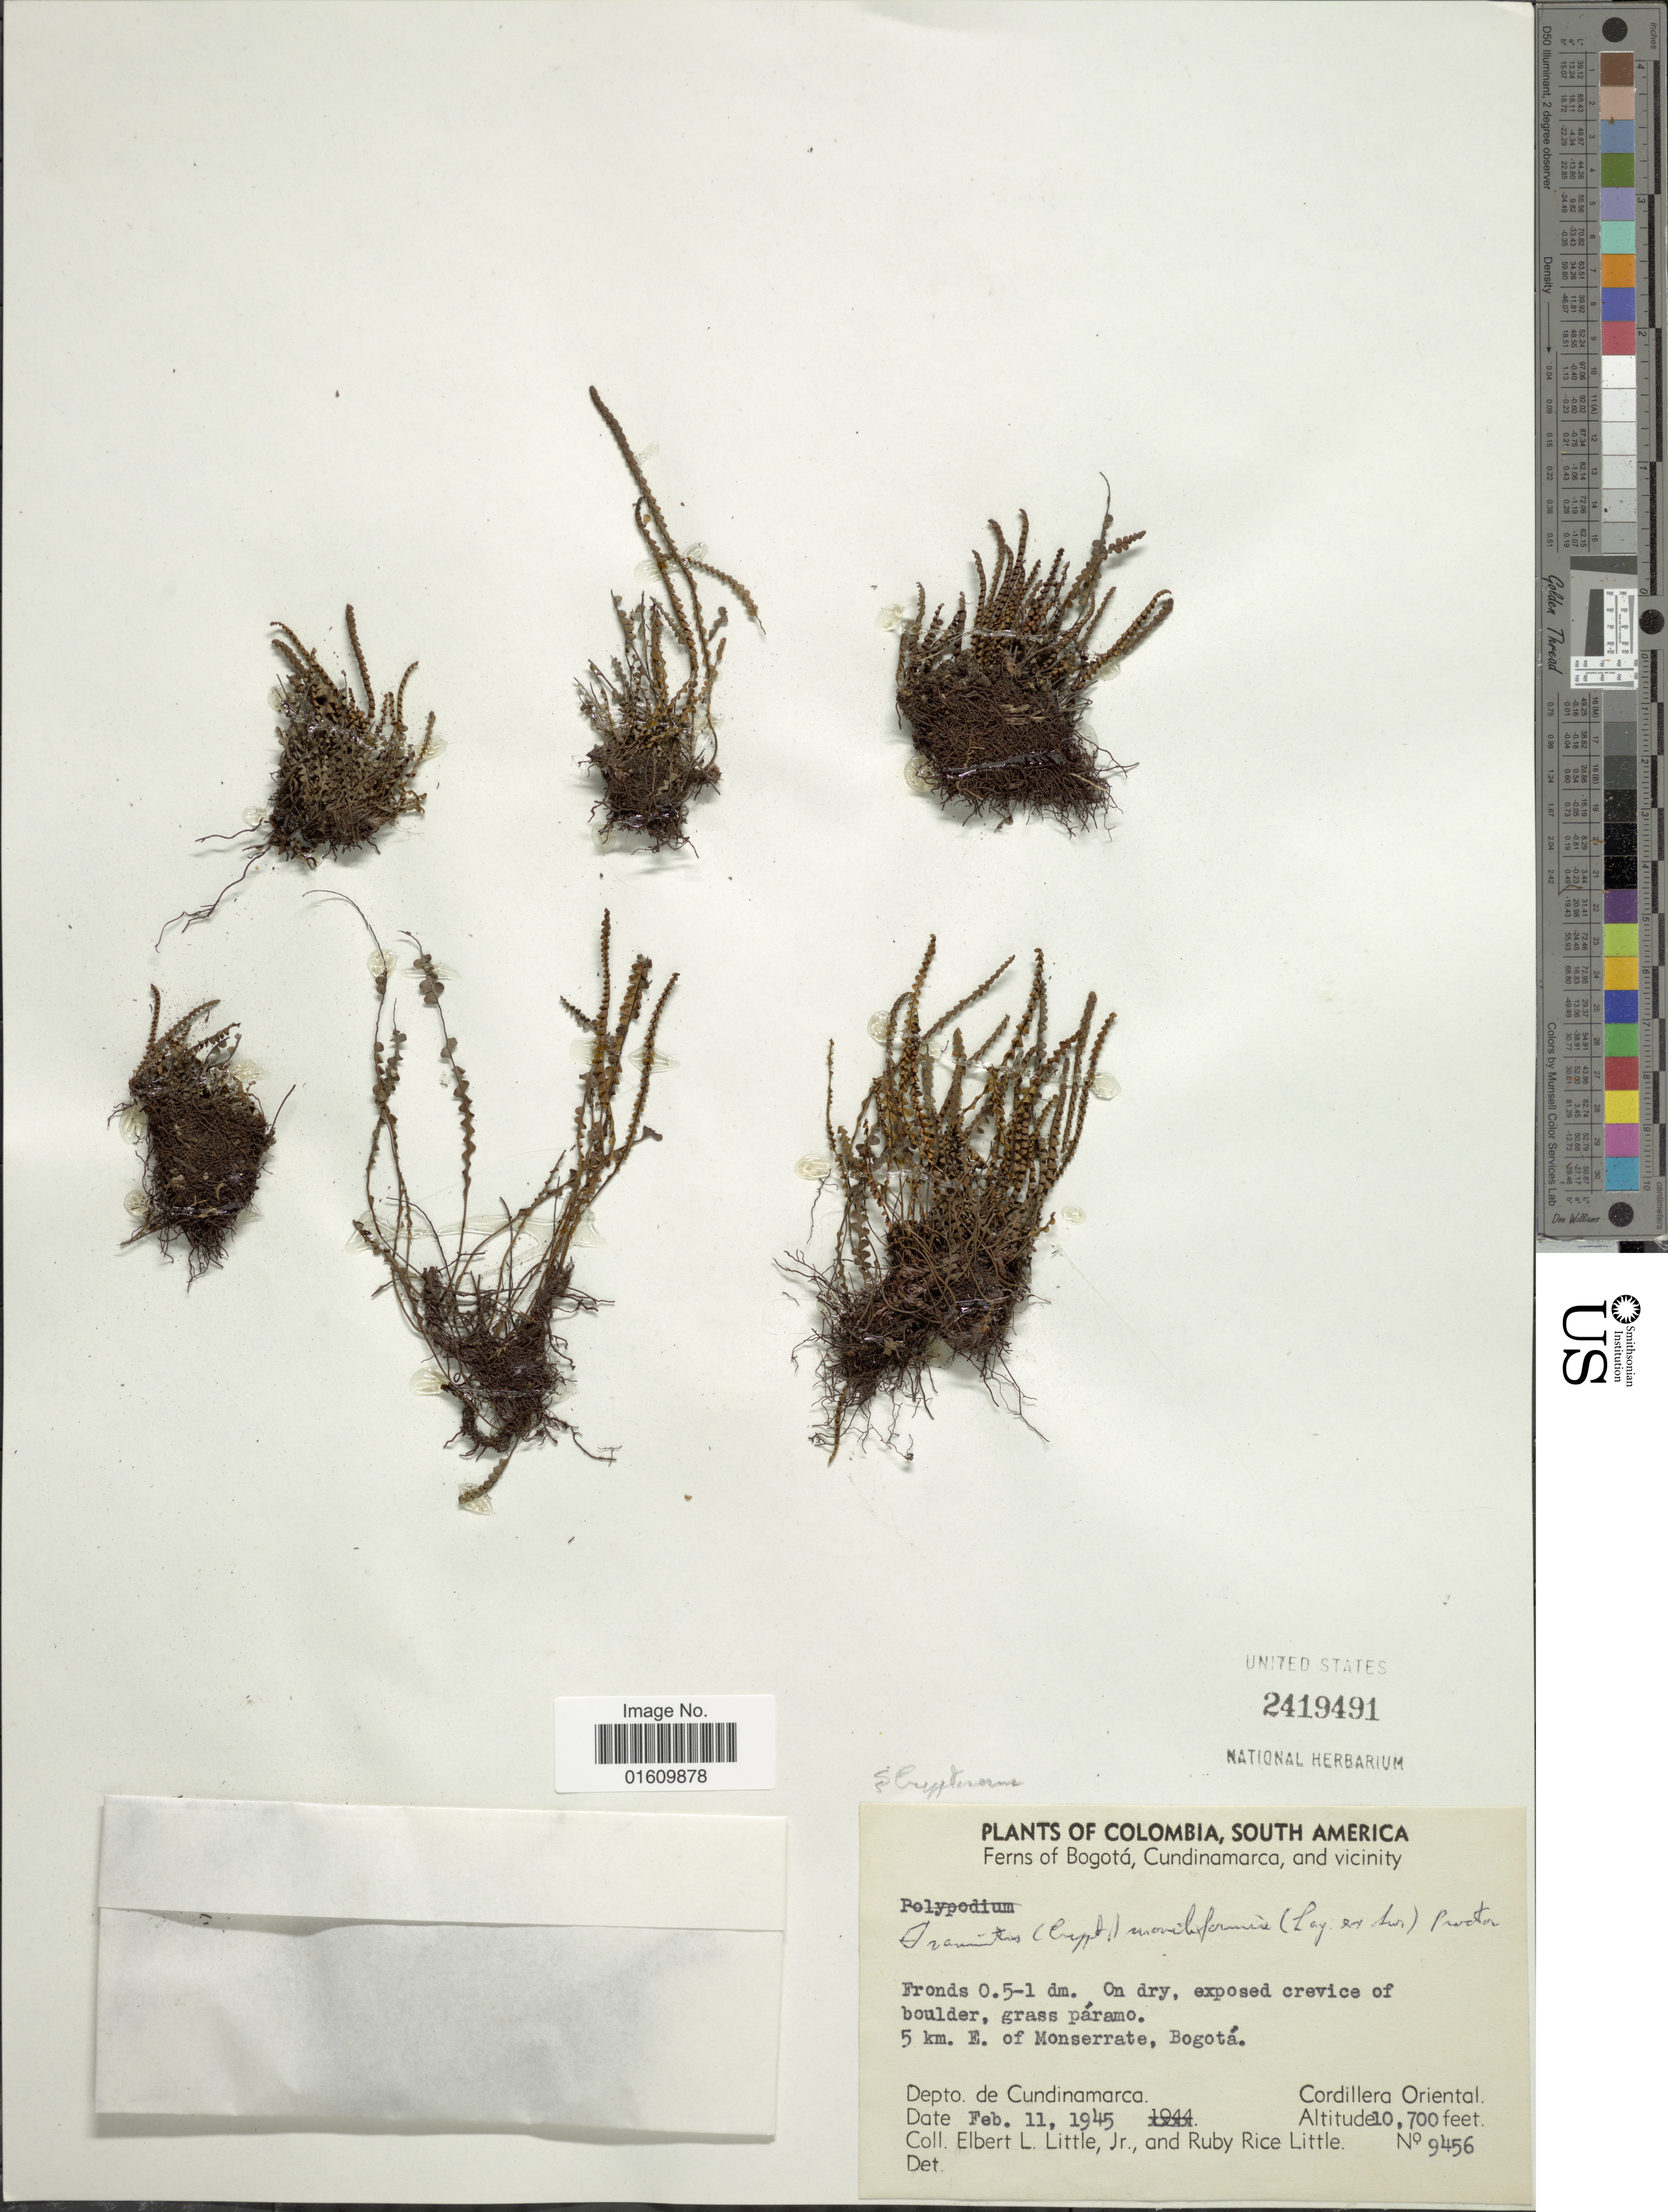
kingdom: Plantae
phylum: Tracheophyta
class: Polypodiopsida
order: Polypodiales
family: Polypodiaceae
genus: Melpomene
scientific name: Melpomene moniliformis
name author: (Lag. ex Sw.) A.R. Sm. & R.C. Moran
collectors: E. L. Little & R. R. Little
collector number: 9456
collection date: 1945-02-11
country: Colombia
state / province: Cundinamarca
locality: Cundinamarca, and vicinity, 5 km E. of Monserrate, Bogota. Depto de Cundinamarca, Cordillera Oriental.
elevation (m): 3261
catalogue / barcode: US 2419491